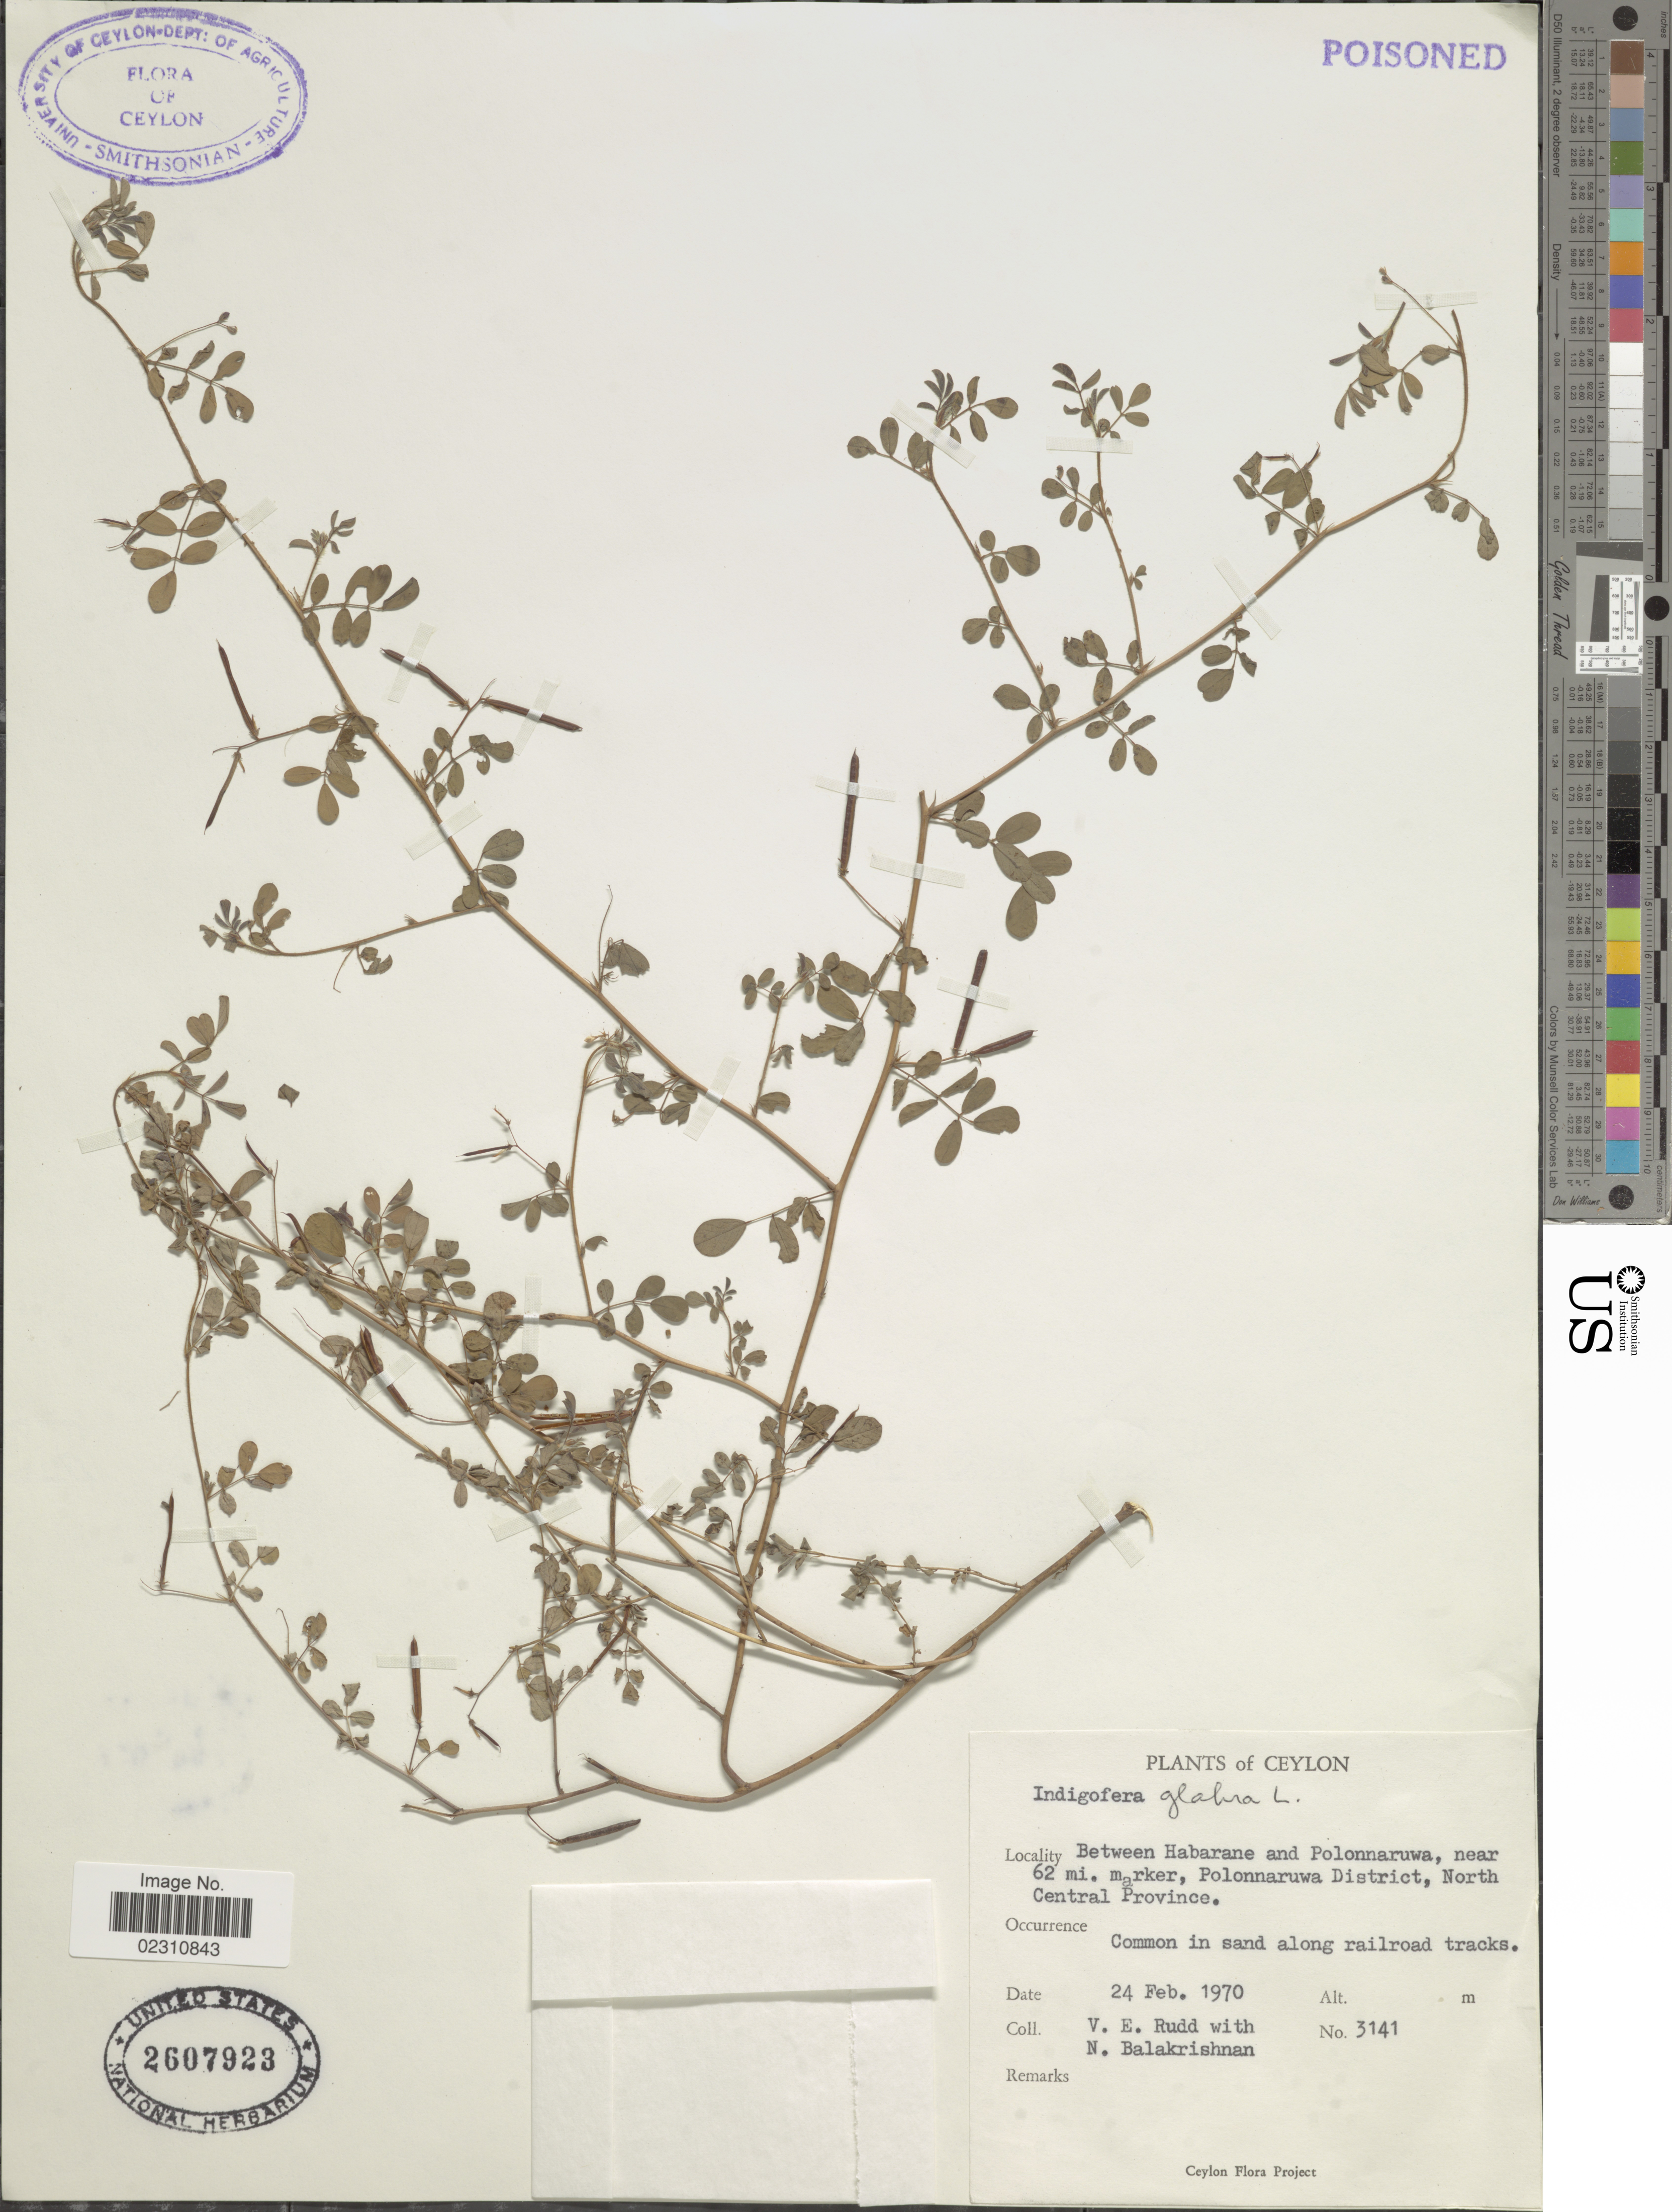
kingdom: Plantae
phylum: Tracheophyta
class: Magnoliopsida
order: Fabales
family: Fabaceae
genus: Indigofera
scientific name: Indigofera glabra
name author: S.S. Chien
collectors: V. E. Rudd & N. Balakrishnan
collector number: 3141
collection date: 1970-02-24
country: Sri Lanka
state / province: Central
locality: Ceylon, Between Habarane and Polonnaruwa, near 62 mi, marker, Polonaruwa District, North Central Province.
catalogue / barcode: US 2607923